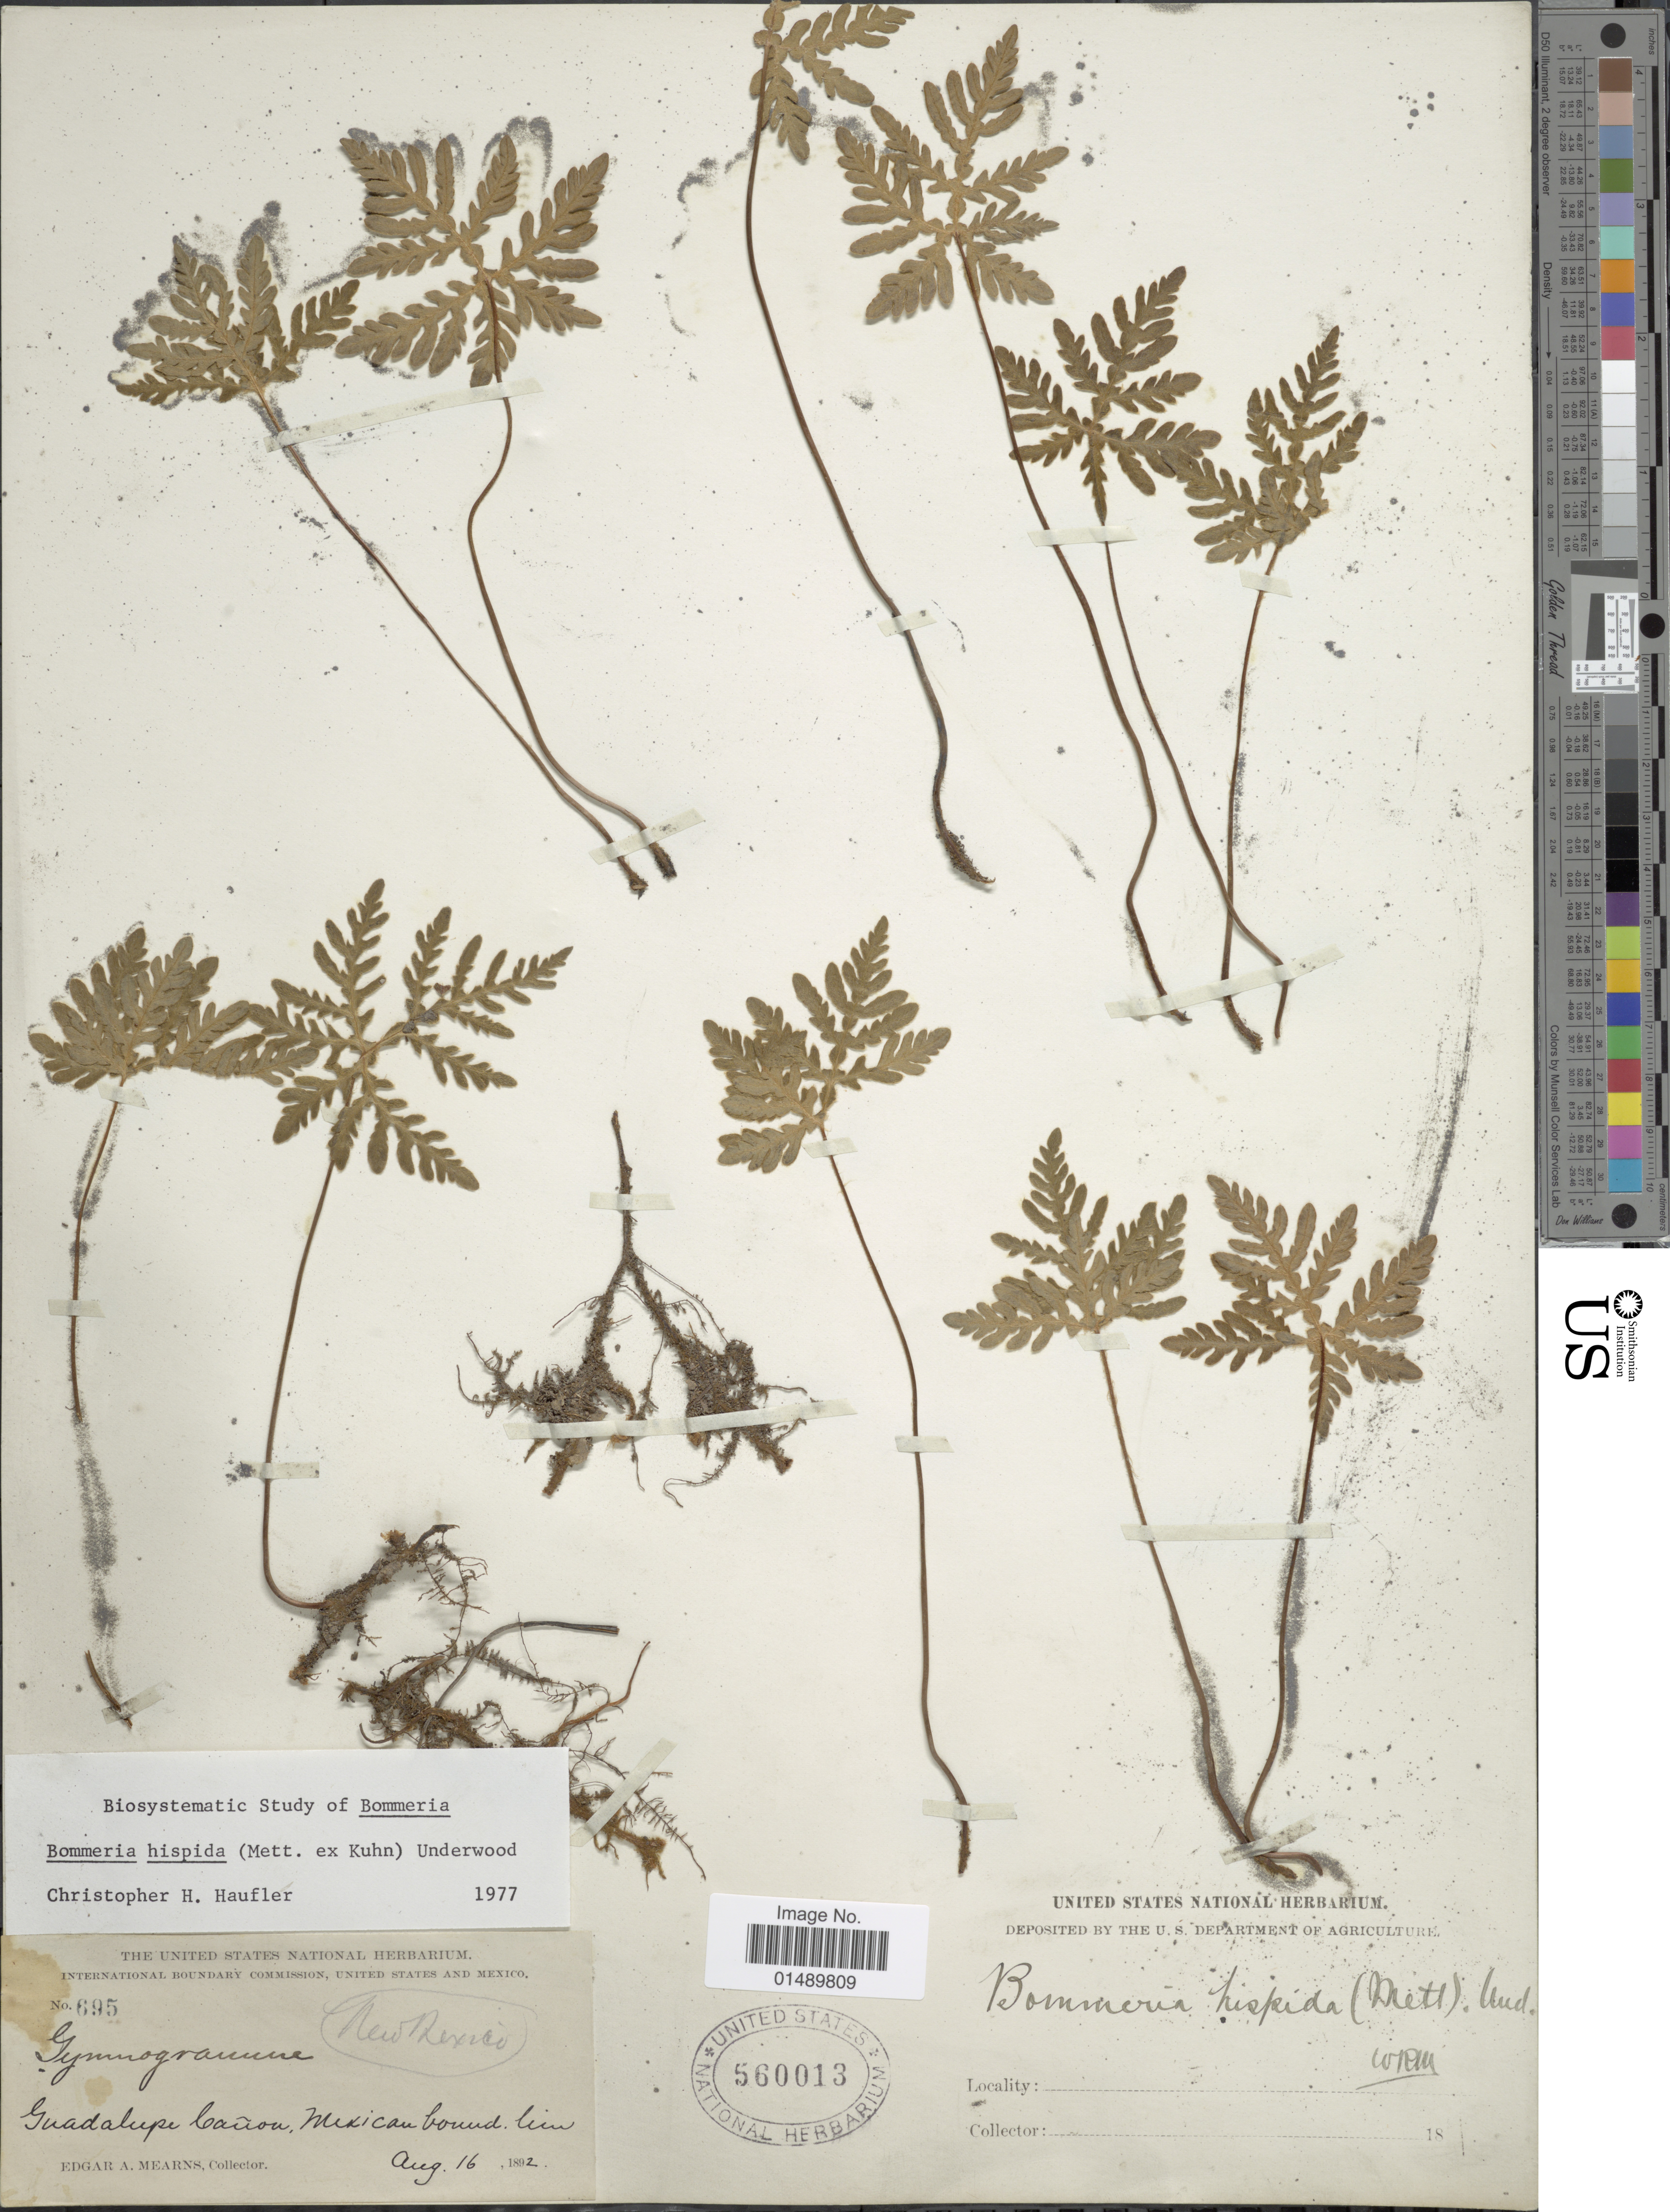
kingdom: Plantae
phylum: Tracheophyta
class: Polypodiopsida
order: Polypodiales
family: Pteridaceae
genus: Bommeria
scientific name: Bommeria hispida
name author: (Mett. ex Kuhn) Underw.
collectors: E. A. Mearns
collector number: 695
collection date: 1892-08-16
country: Mexico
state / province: México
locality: Guadalupe Canon, Mexican bound. line.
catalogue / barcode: US 560013